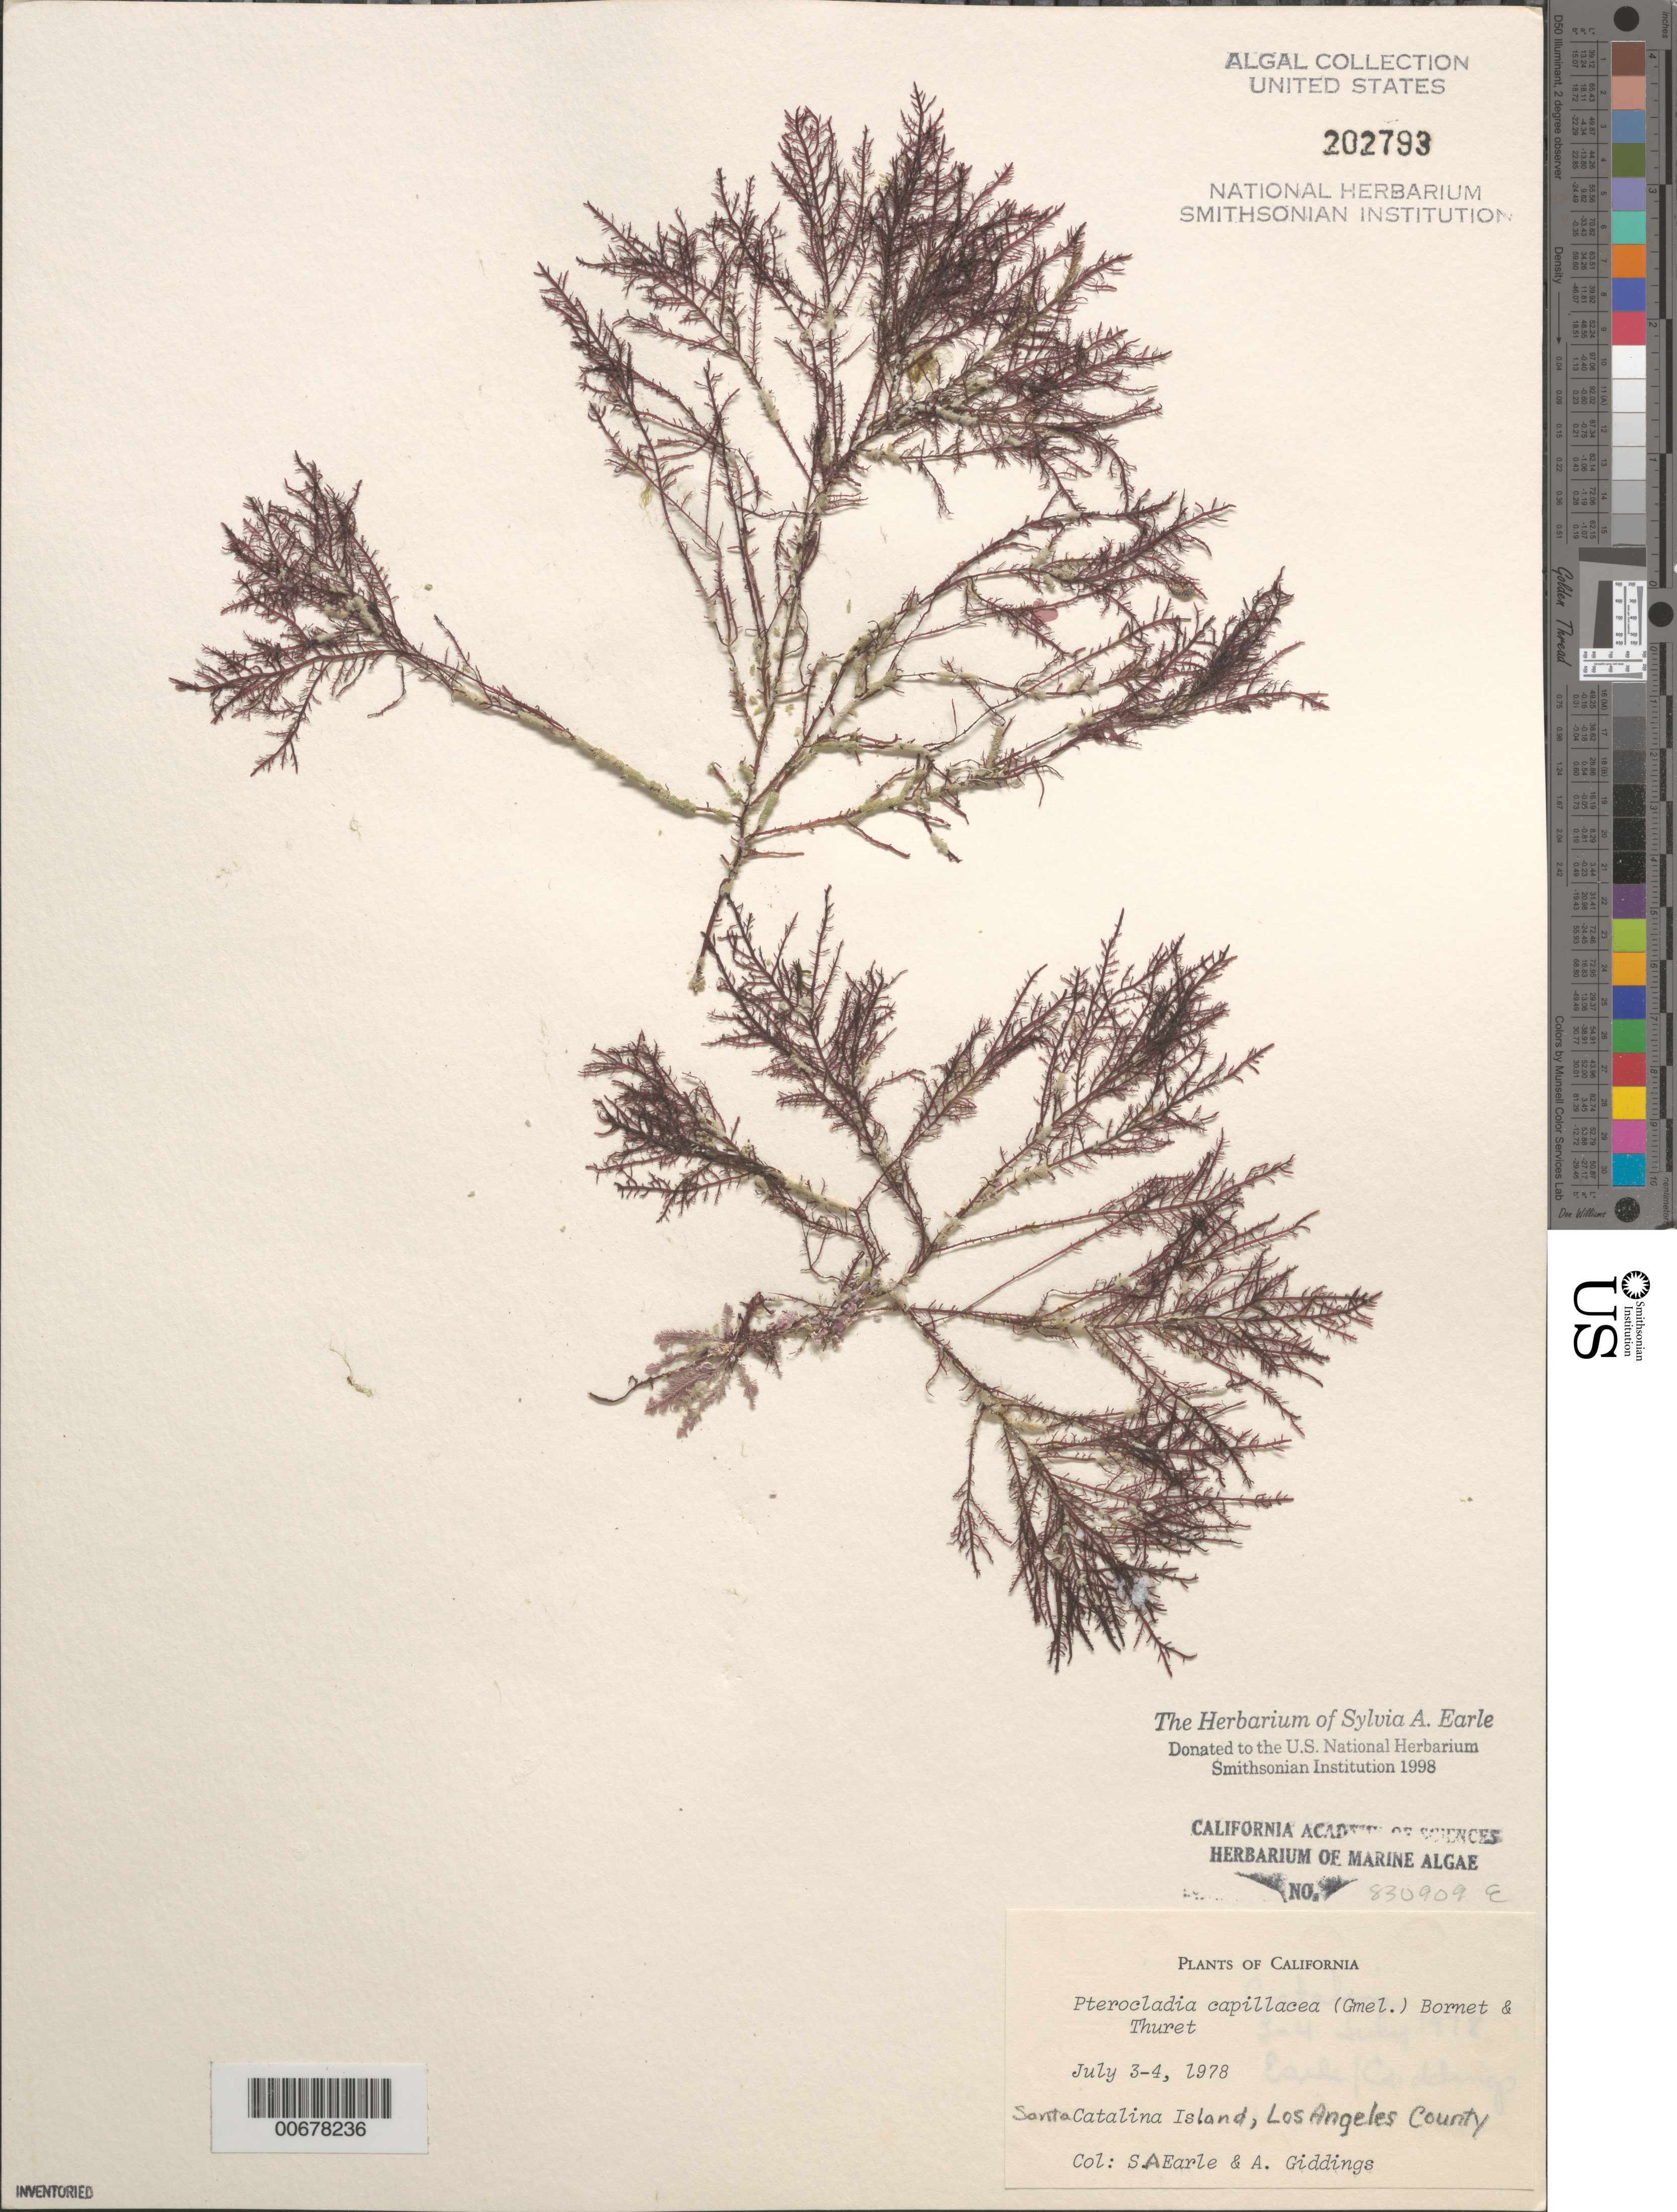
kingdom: Plantae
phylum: Rhodophyta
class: Florideophyceae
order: Gelidiales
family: Pterocladiaceae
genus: Pterocladiella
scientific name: Pterocladiella capillacea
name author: (S.G. Gmel.) Santelices & Hommers.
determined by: Algae name updating Project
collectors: S. A. Earle & A. Giddings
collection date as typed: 03 Jul 1978 to 04 Jul 1978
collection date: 1978-07-03/1978-07-04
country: United States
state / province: California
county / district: Los Angeles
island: Santa Catalina Island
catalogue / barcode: US 202793